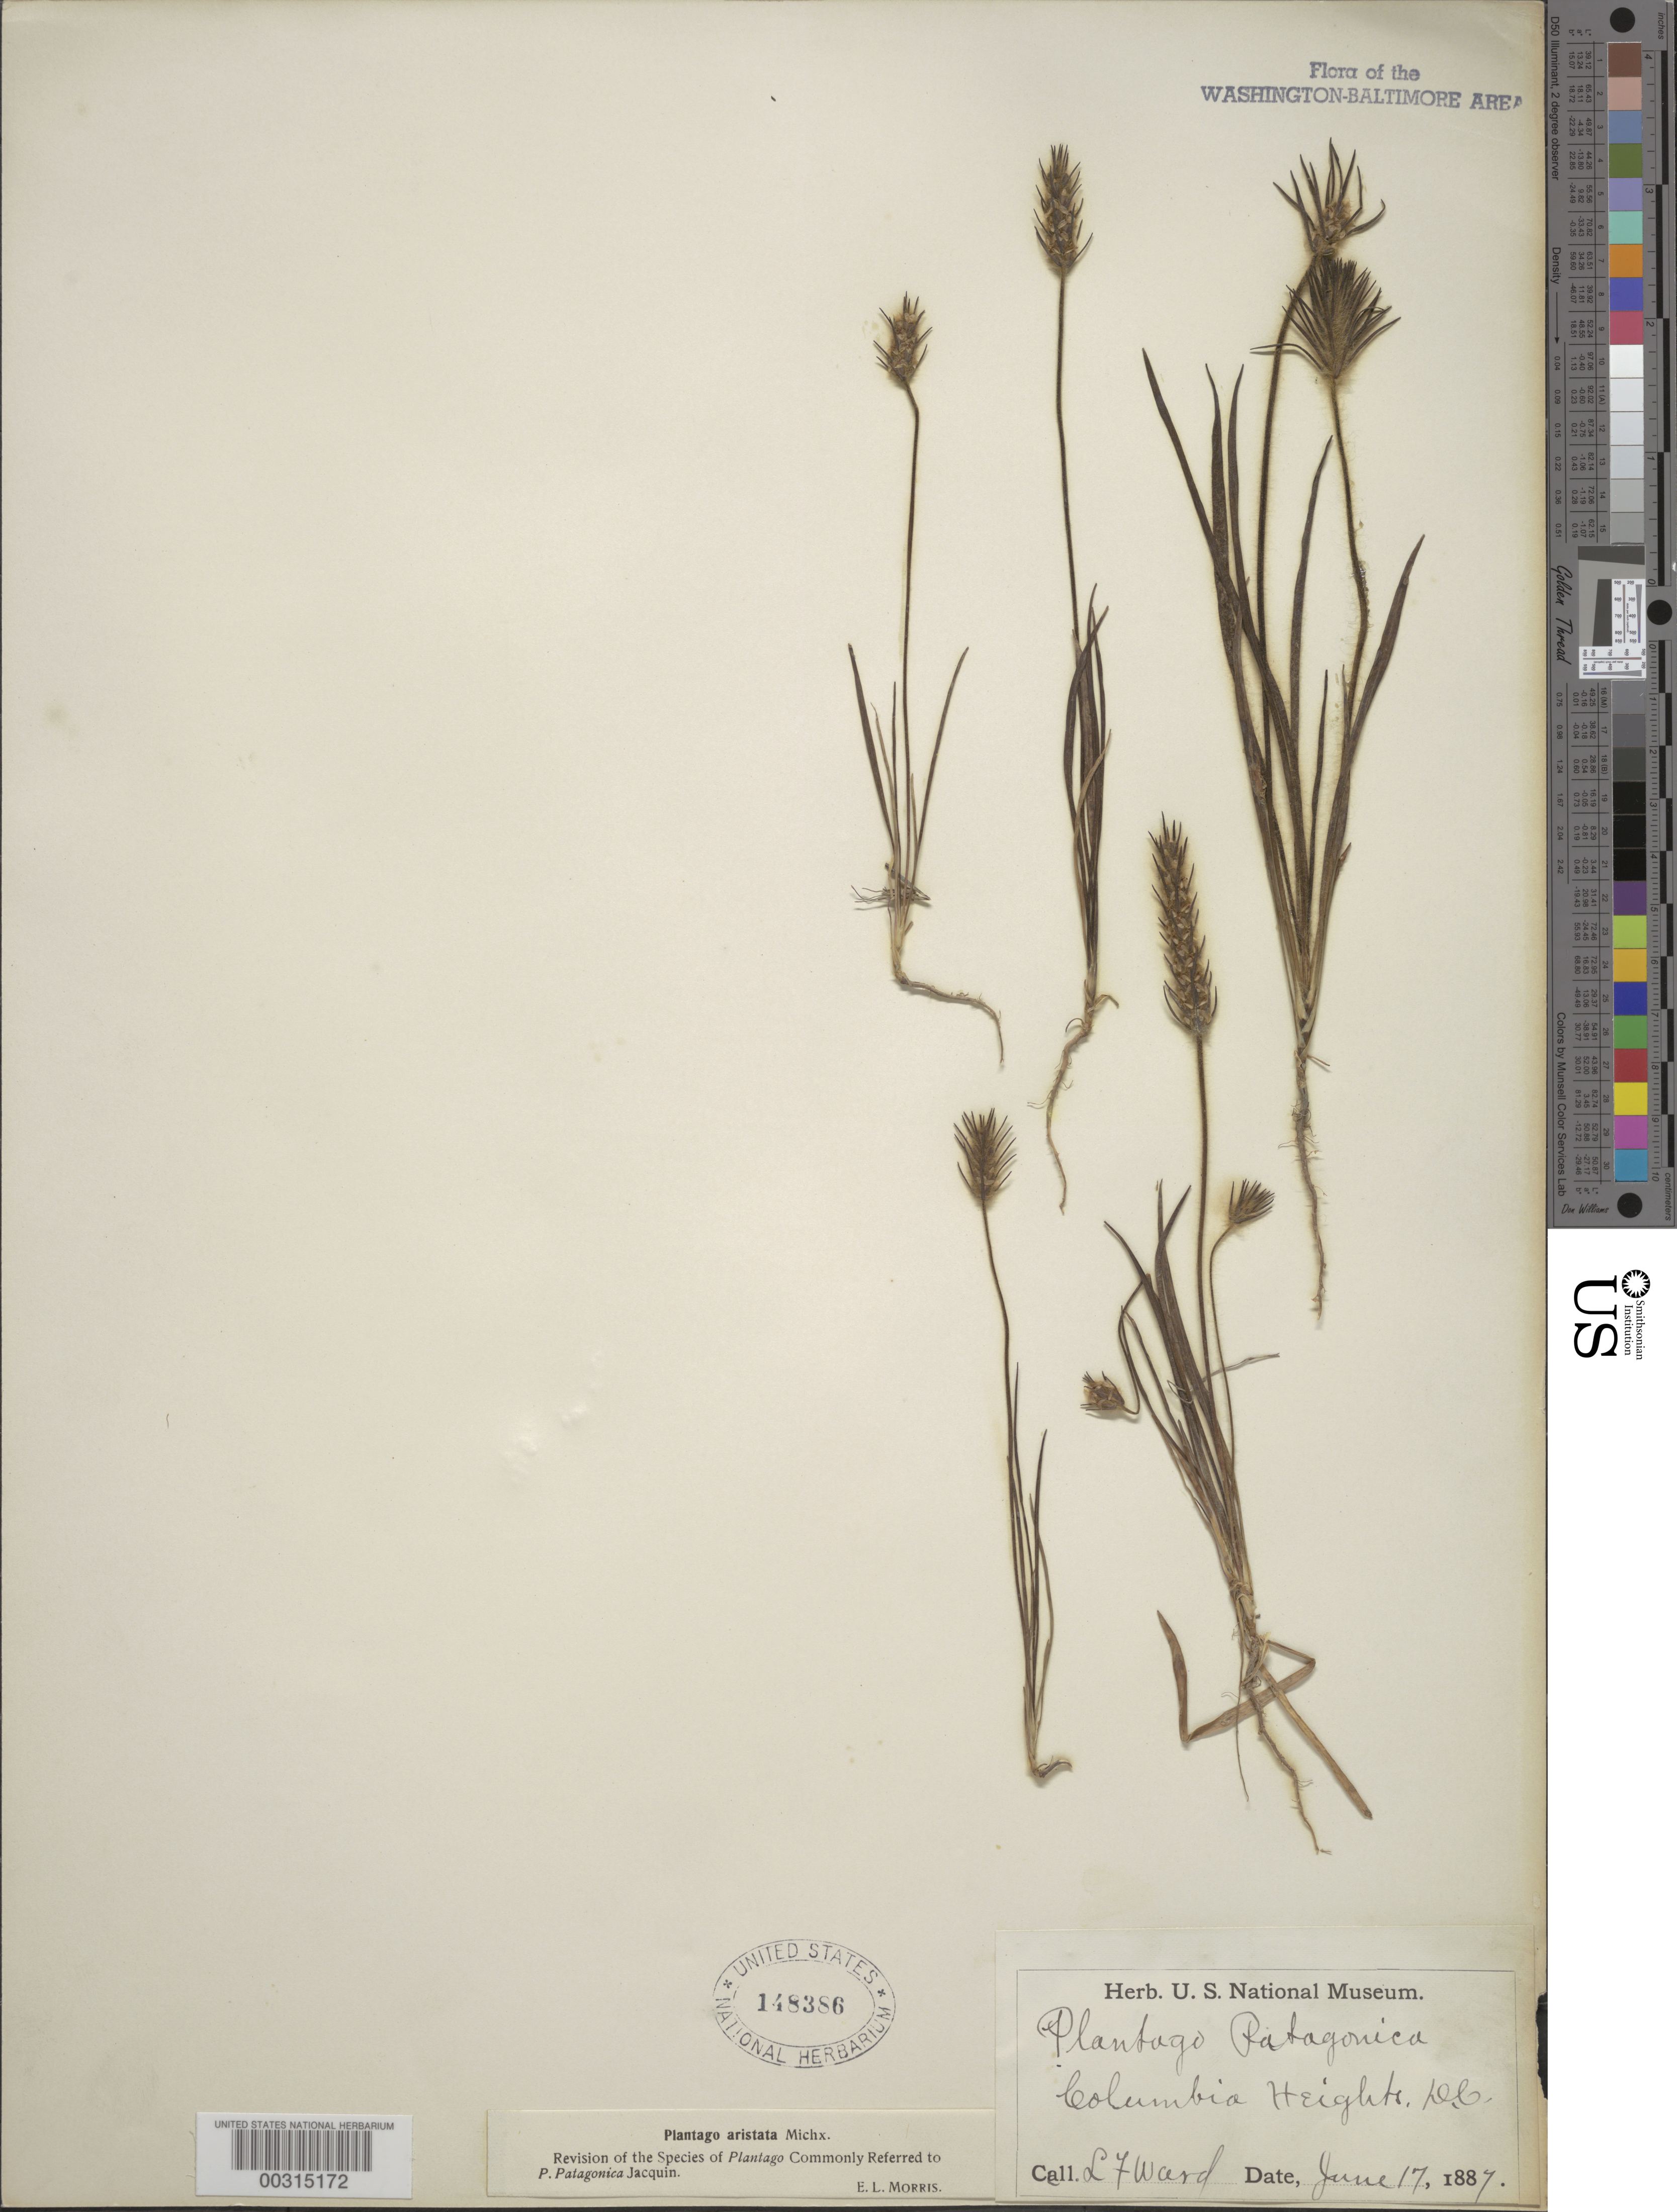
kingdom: Plantae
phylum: Tracheophyta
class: Magnoliopsida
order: Lamiales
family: Plantaginaceae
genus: Plantago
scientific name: Plantago aristata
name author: Michx.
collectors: L. F. Ward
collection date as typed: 17 Jun 1877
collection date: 1877-06-17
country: United States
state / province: District of Columbia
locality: Columbia Heights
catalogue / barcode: US 148386